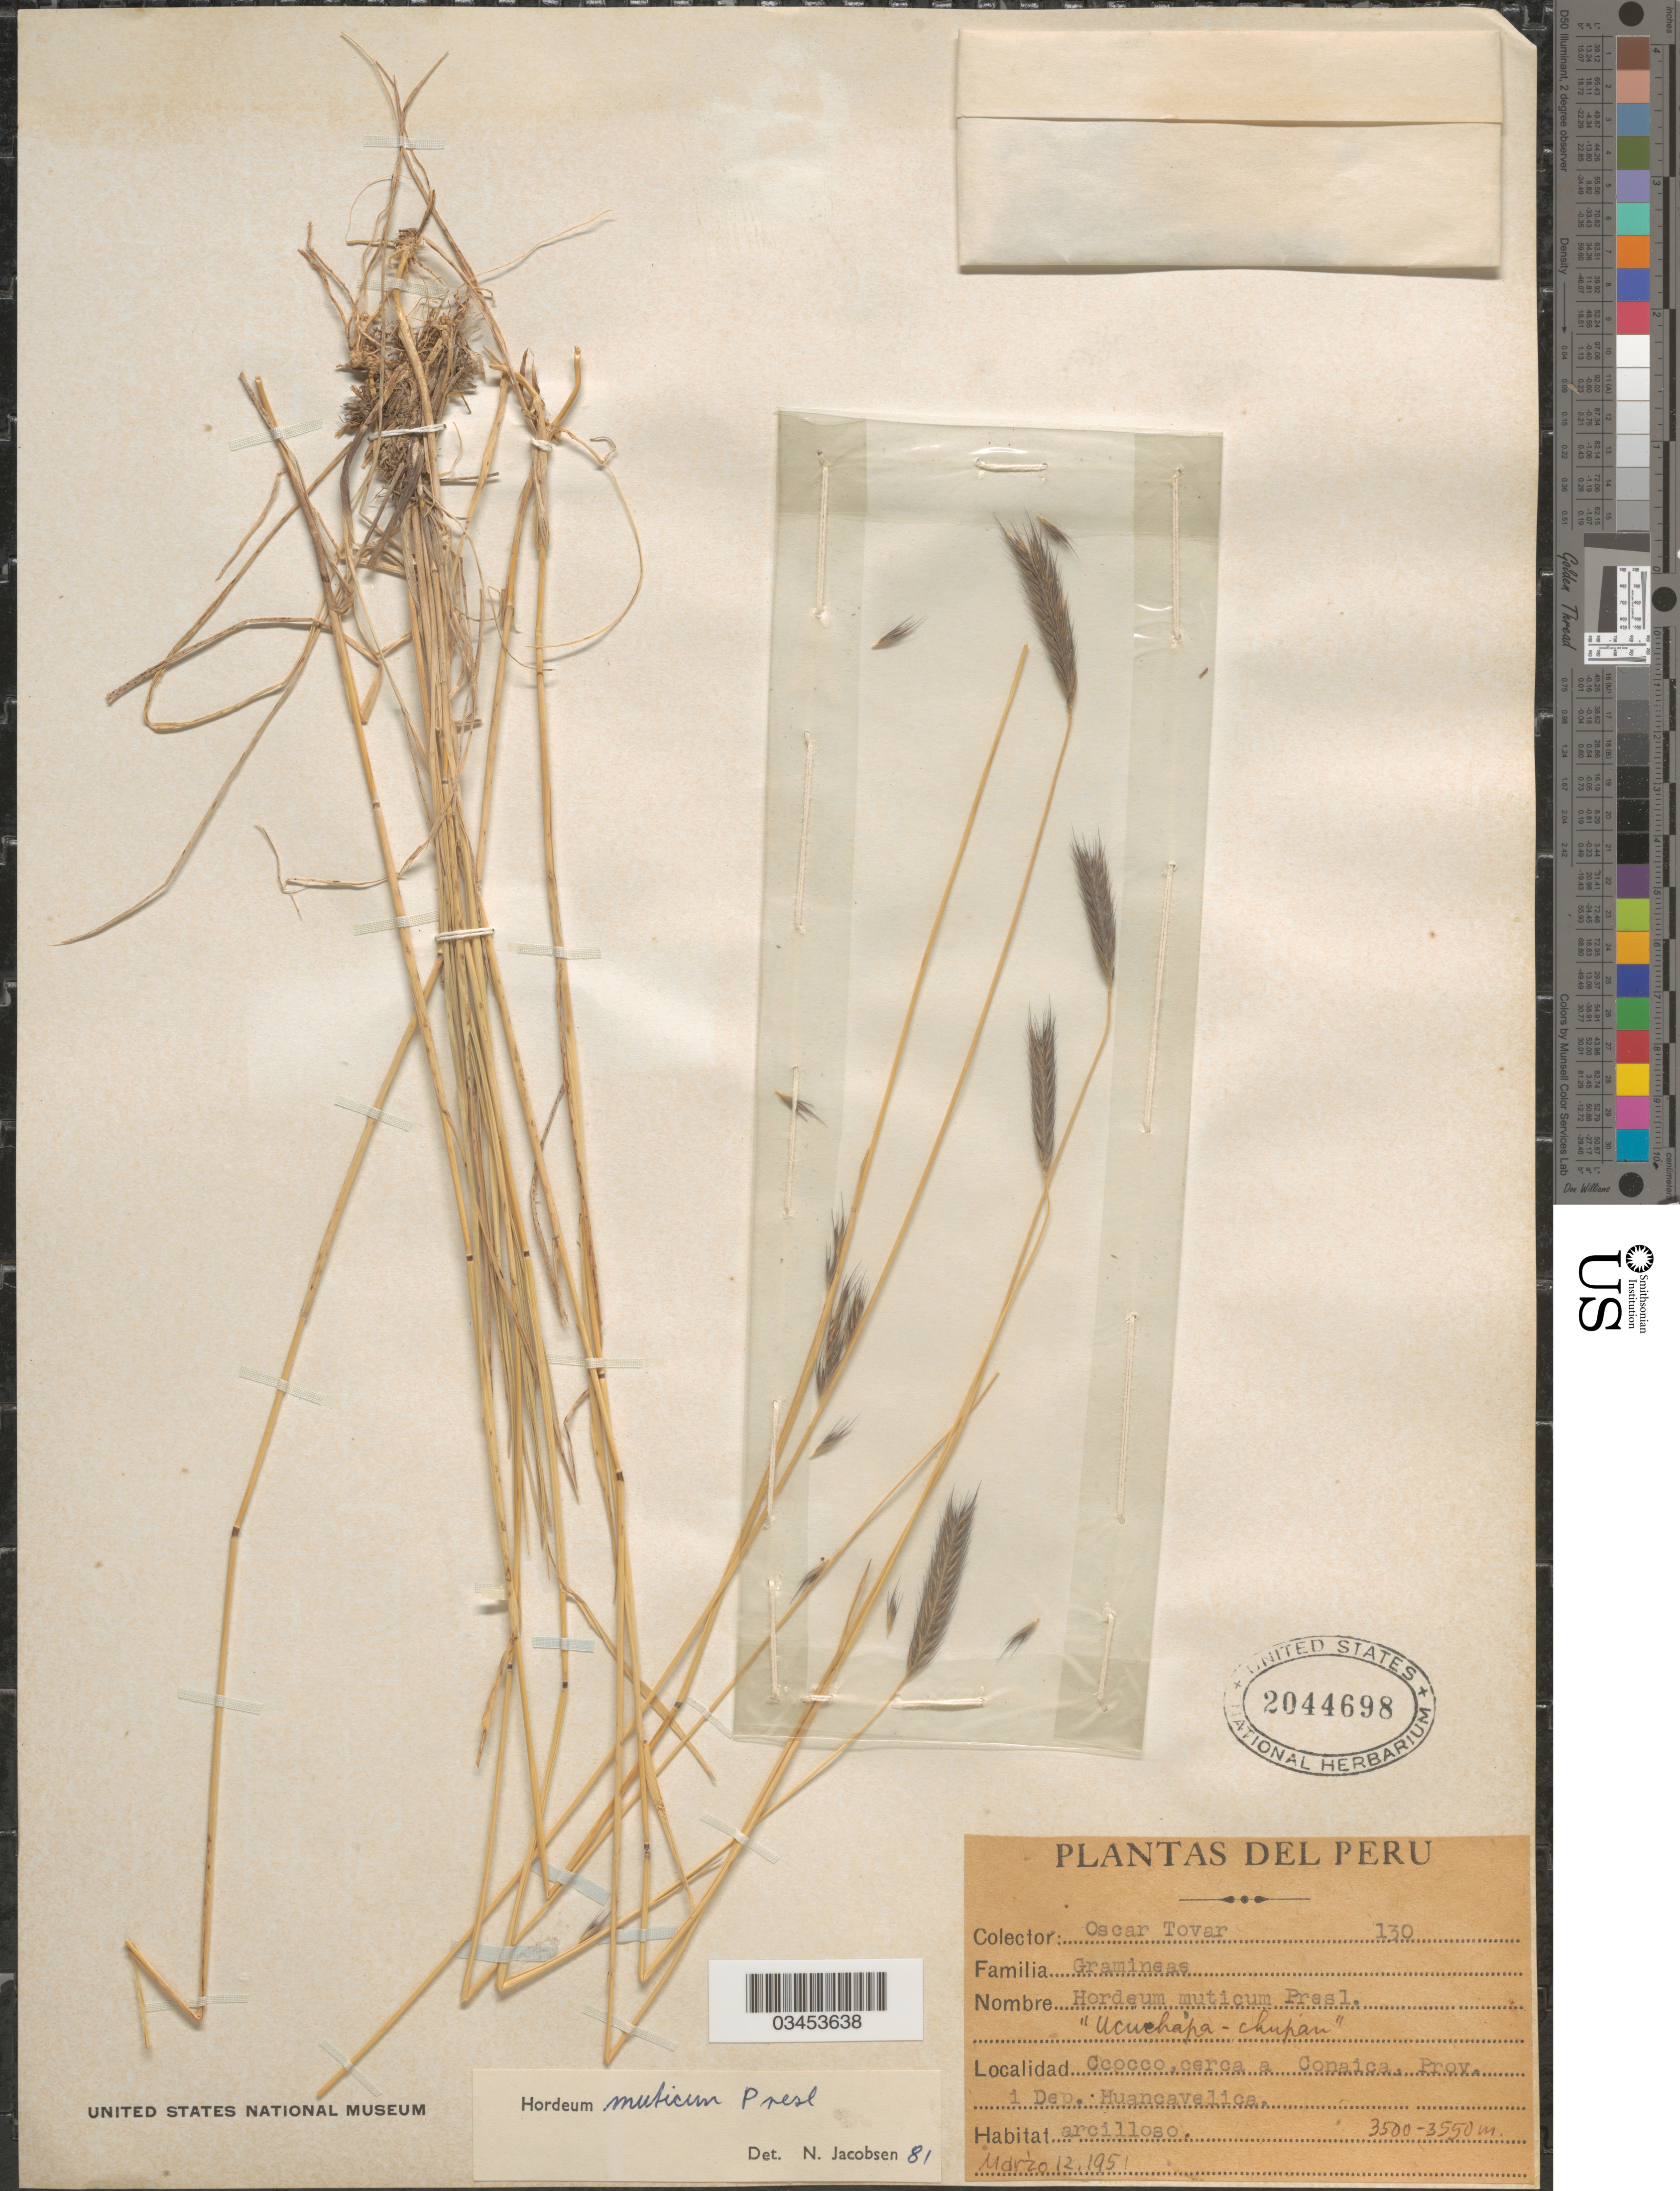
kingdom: Plantae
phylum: Tracheophyta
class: Liliopsida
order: Poales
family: Poaceae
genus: Hordeum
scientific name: Hordeum muticum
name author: J. Presl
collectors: Ó. Tovar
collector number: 130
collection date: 1951-03-12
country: Peru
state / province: Huancavelica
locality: CCocco,cerca a Conaica, Dep. Huancavelica.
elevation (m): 3500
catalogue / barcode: US 2044698